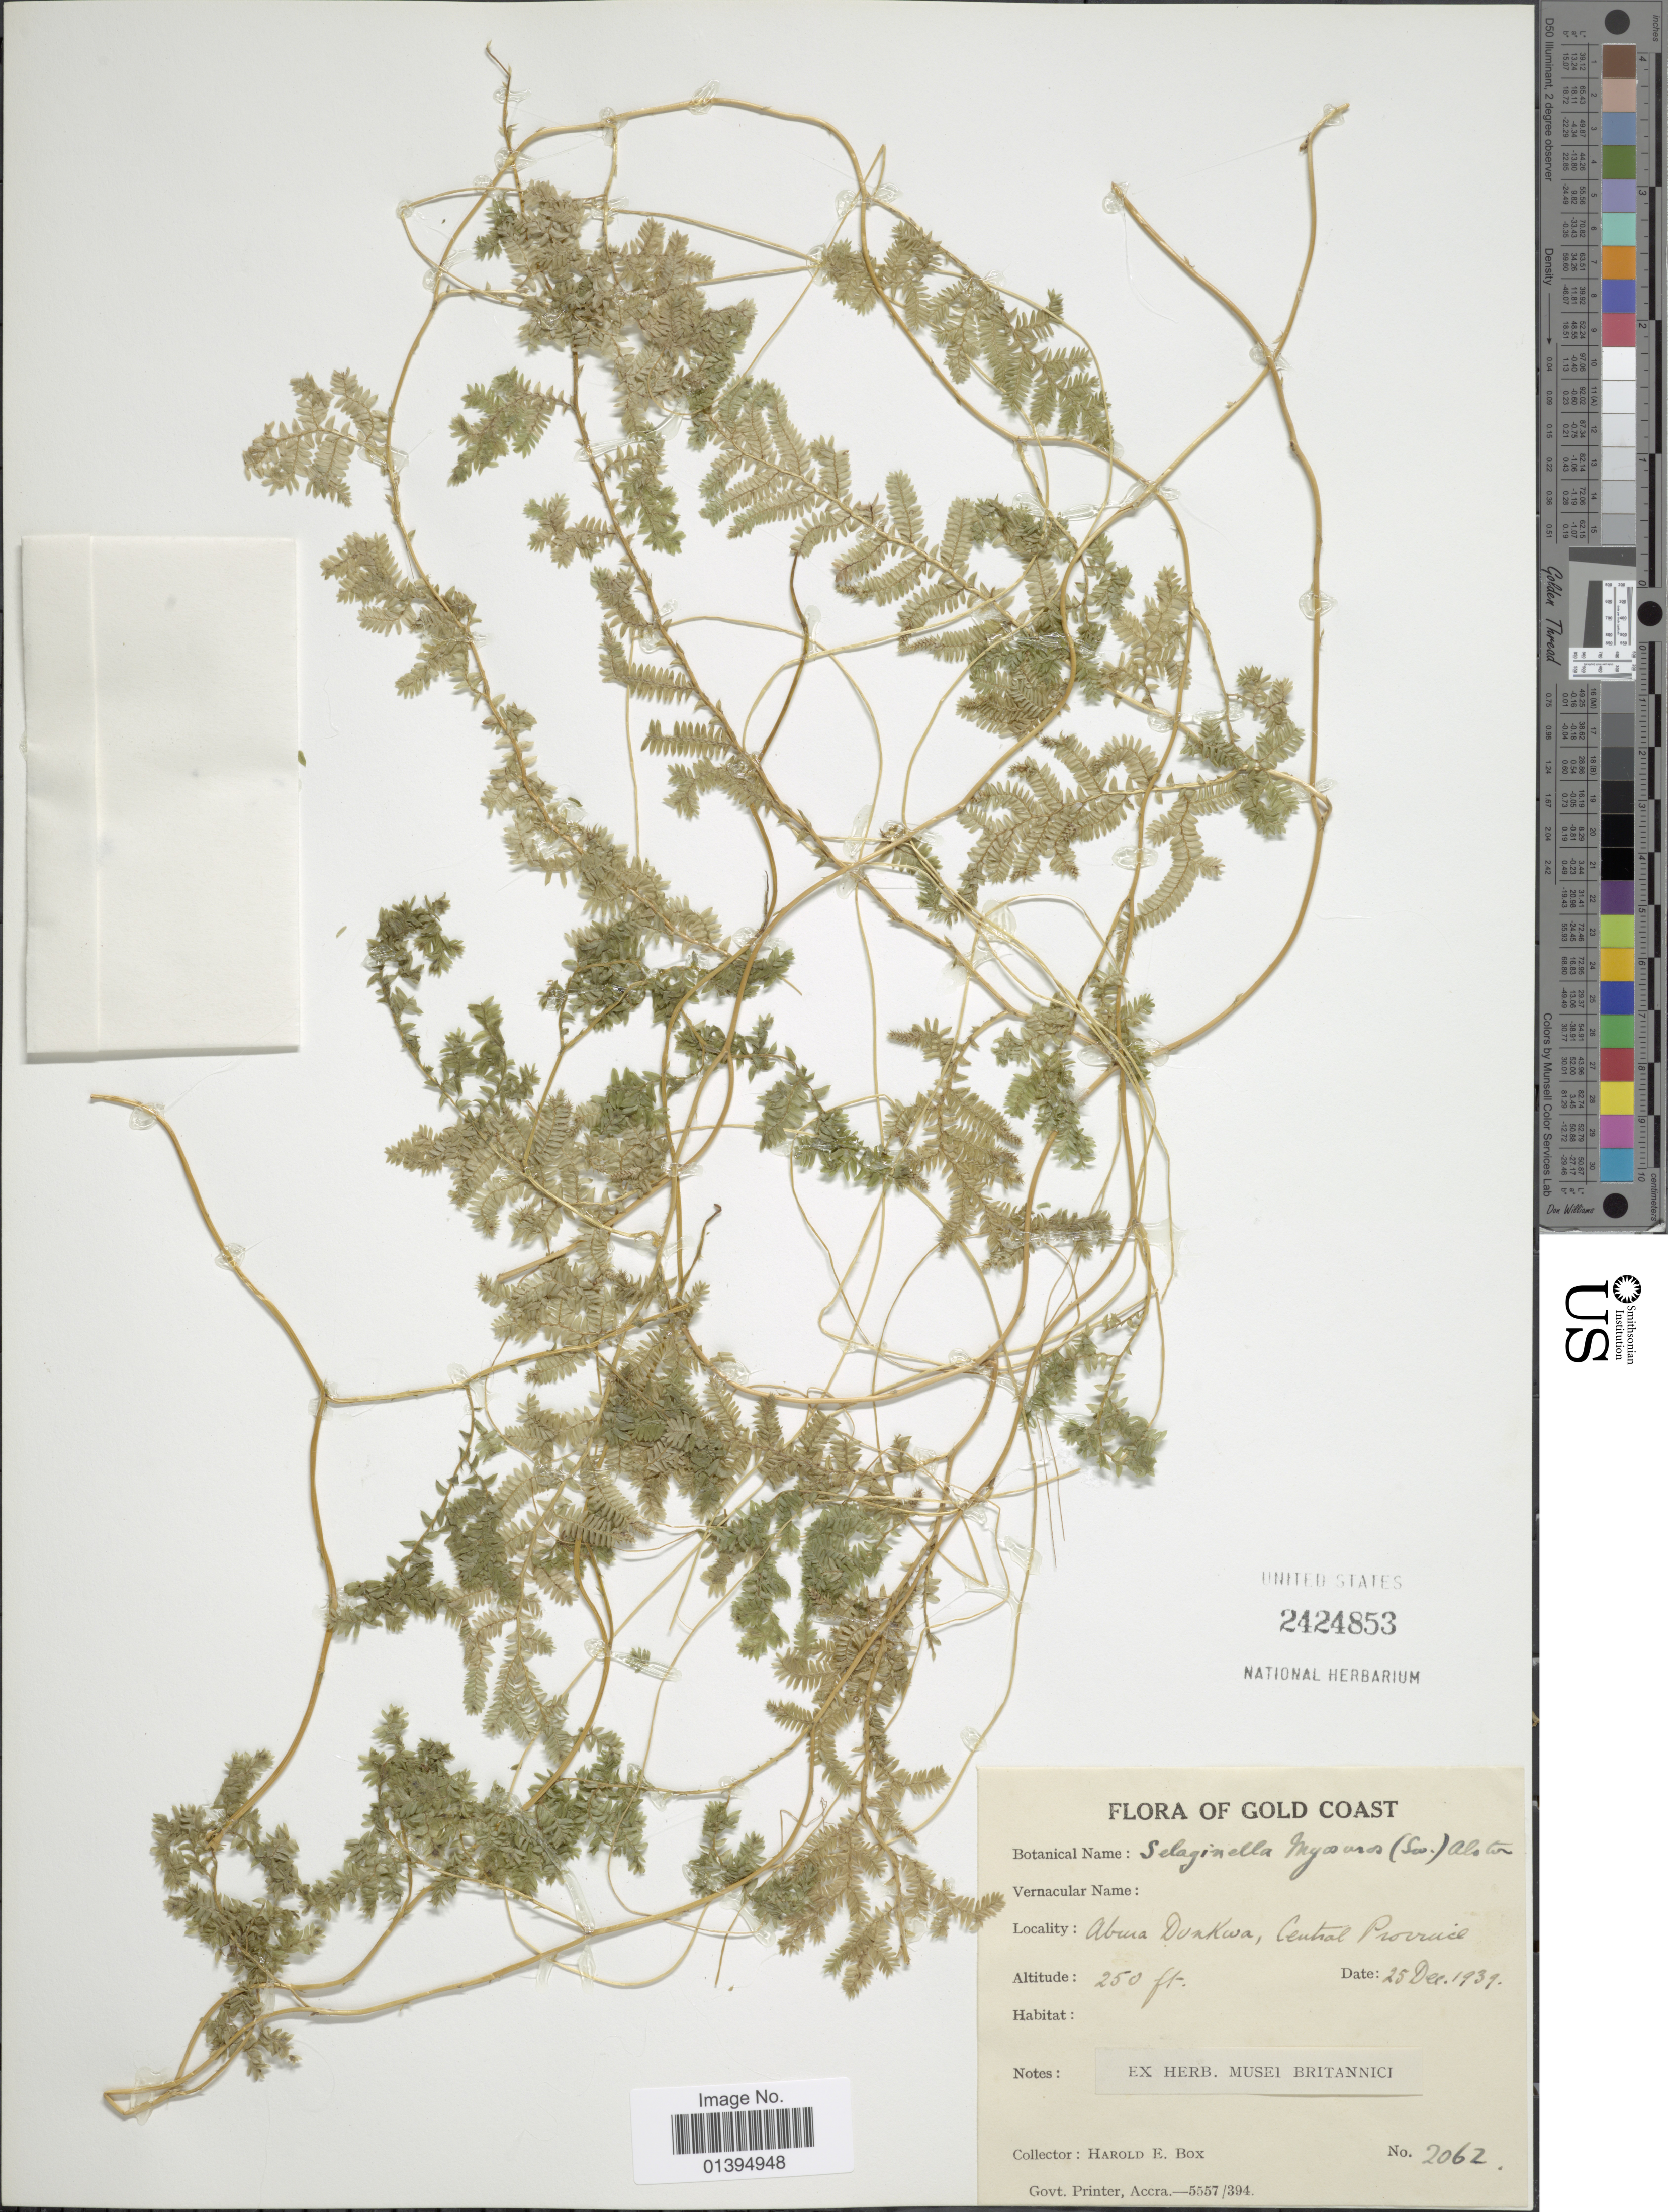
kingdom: Plantae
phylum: Tracheophyta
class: Lycopodiopsida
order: Selaginellales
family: Selaginellaceae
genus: Selaginella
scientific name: Selaginella myosurus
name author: (Sw.) Alston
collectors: H. E. Box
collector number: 2062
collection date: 1939-12-25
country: Ghana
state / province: Central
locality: Gold Coast, Abura Dunkwa.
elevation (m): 76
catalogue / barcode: US 2424853